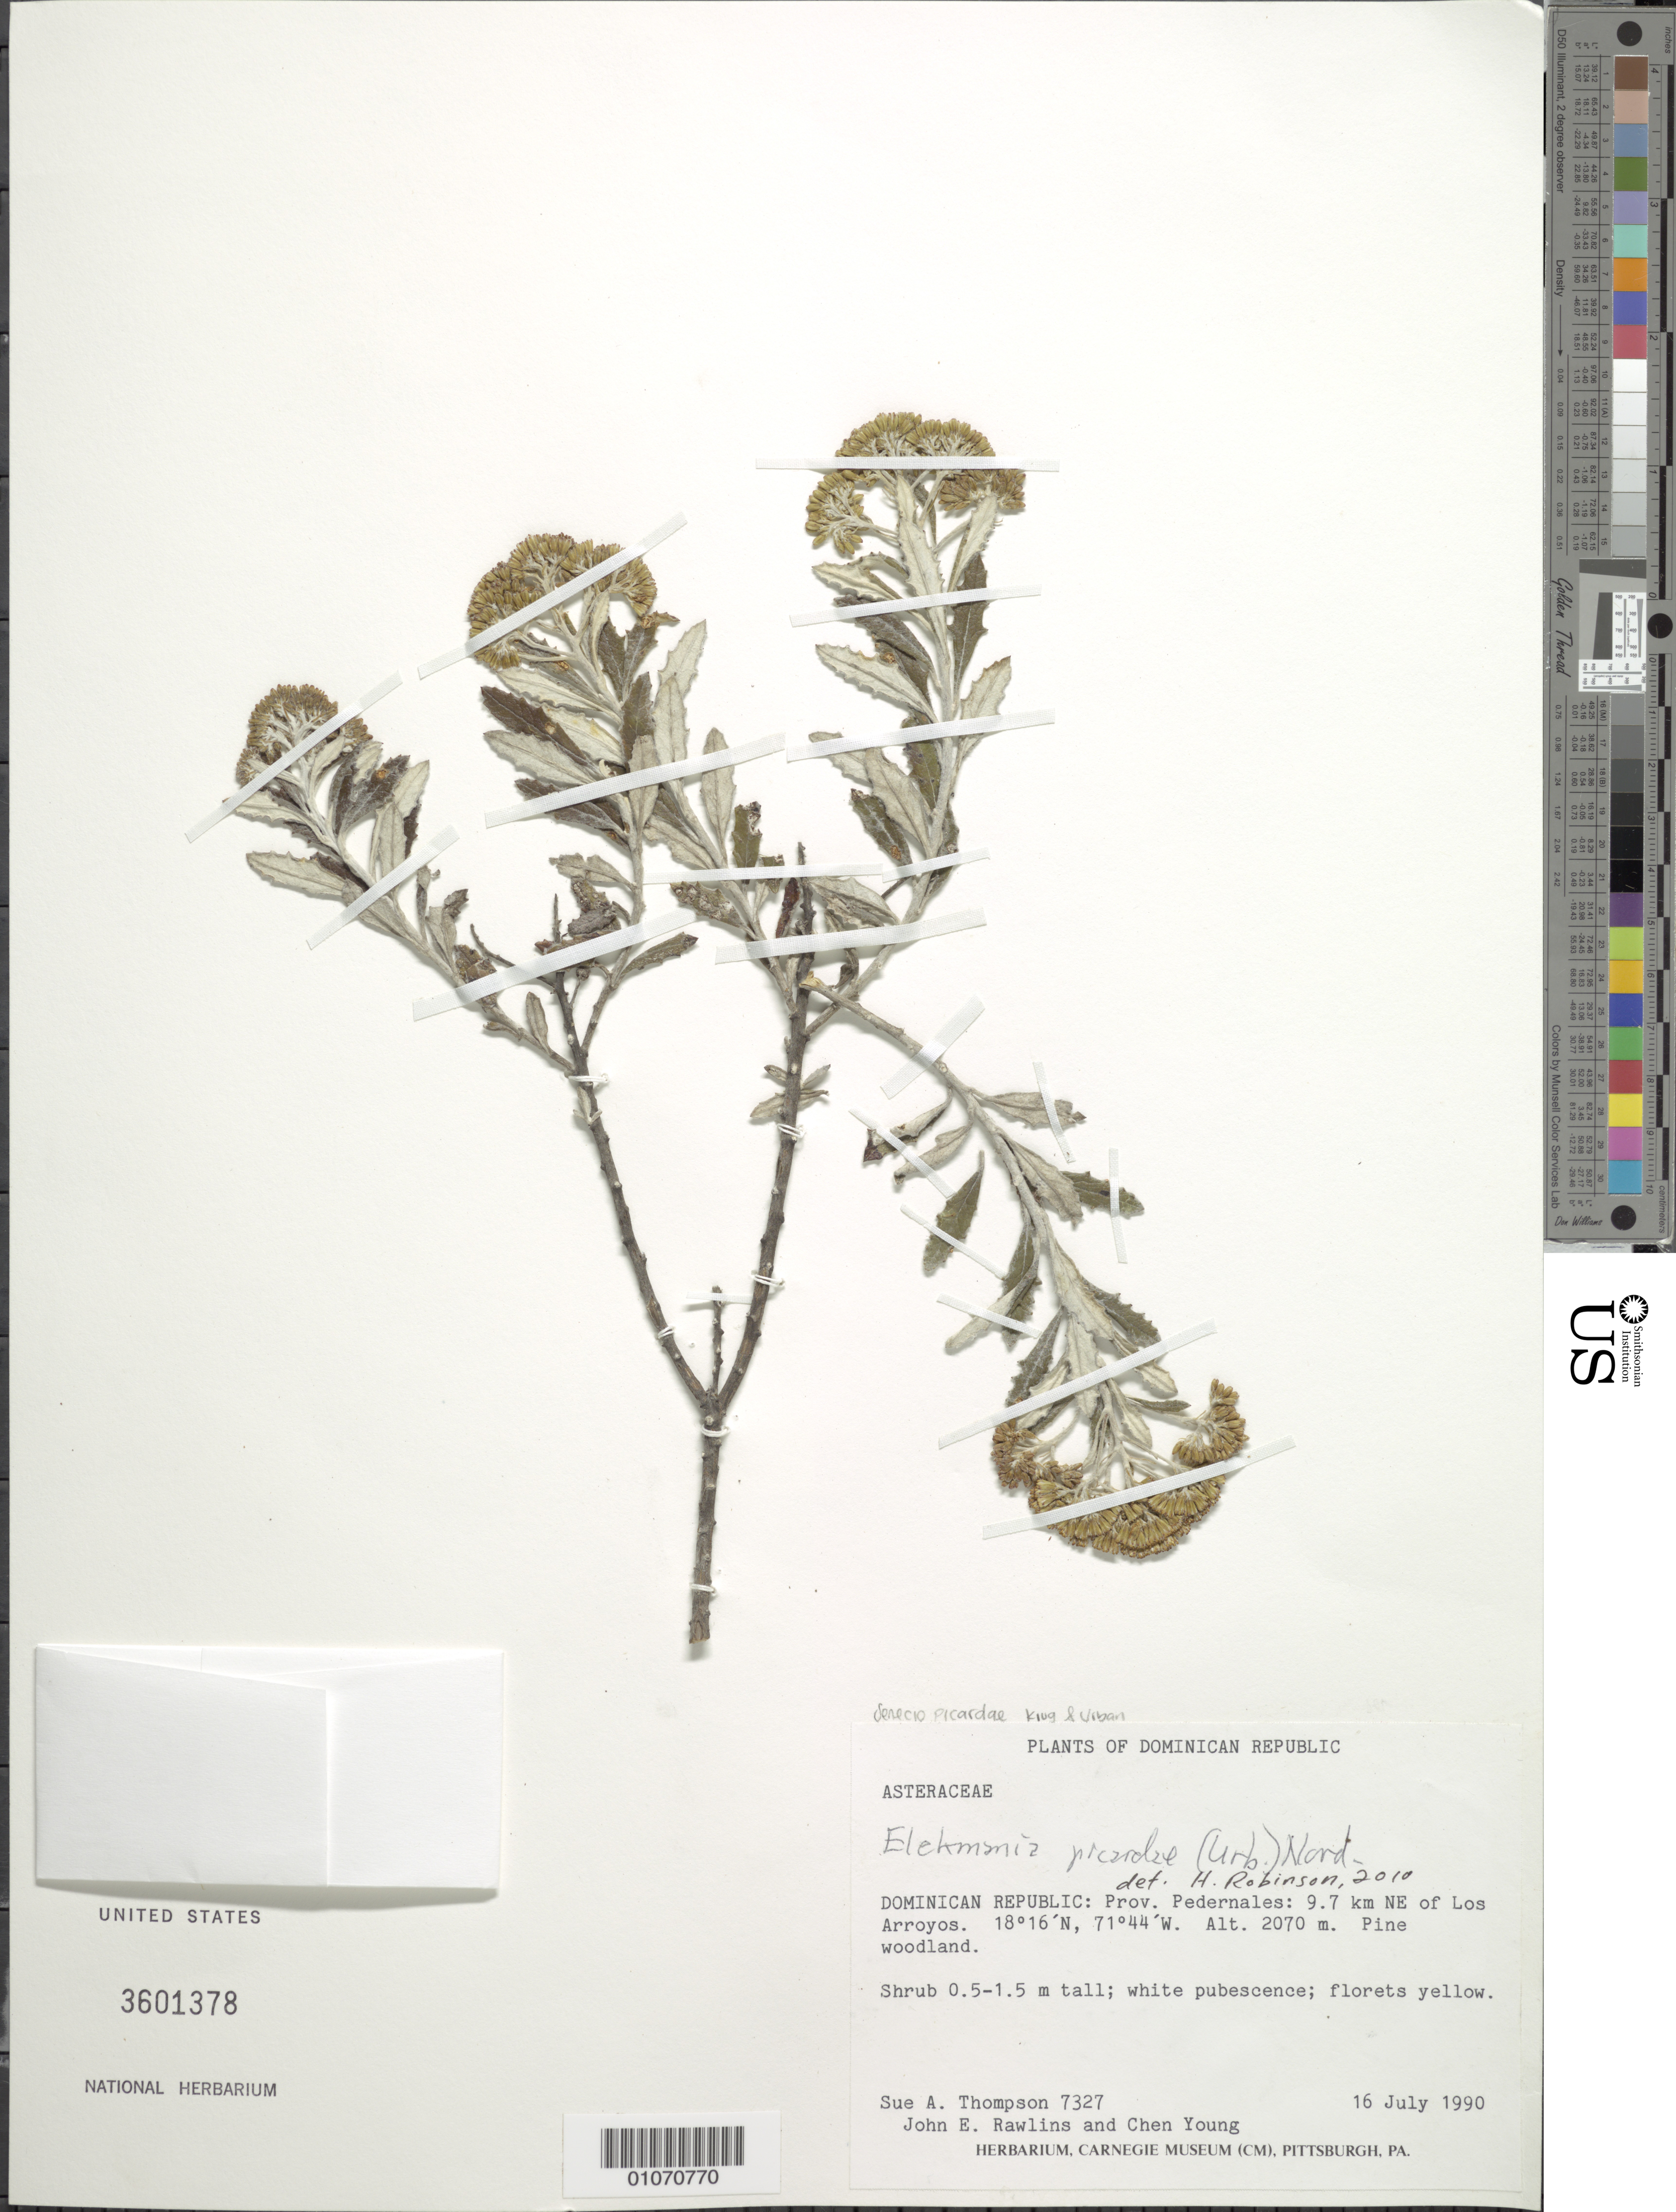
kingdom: Plantae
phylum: Tracheophyta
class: Magnoliopsida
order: Asterales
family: Asteraceae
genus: Senecio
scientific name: Senecio picardae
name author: Krug & Urb.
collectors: S. A. Thompson, J. Rawlins & C. Young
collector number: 7327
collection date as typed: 16 Jul 1990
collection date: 1990-07-16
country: Dominican Republic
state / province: Pedernales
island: Hispaniola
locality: Los Arroyos, 9.7 km Ne of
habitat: Pine woodland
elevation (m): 2070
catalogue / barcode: US 3601378